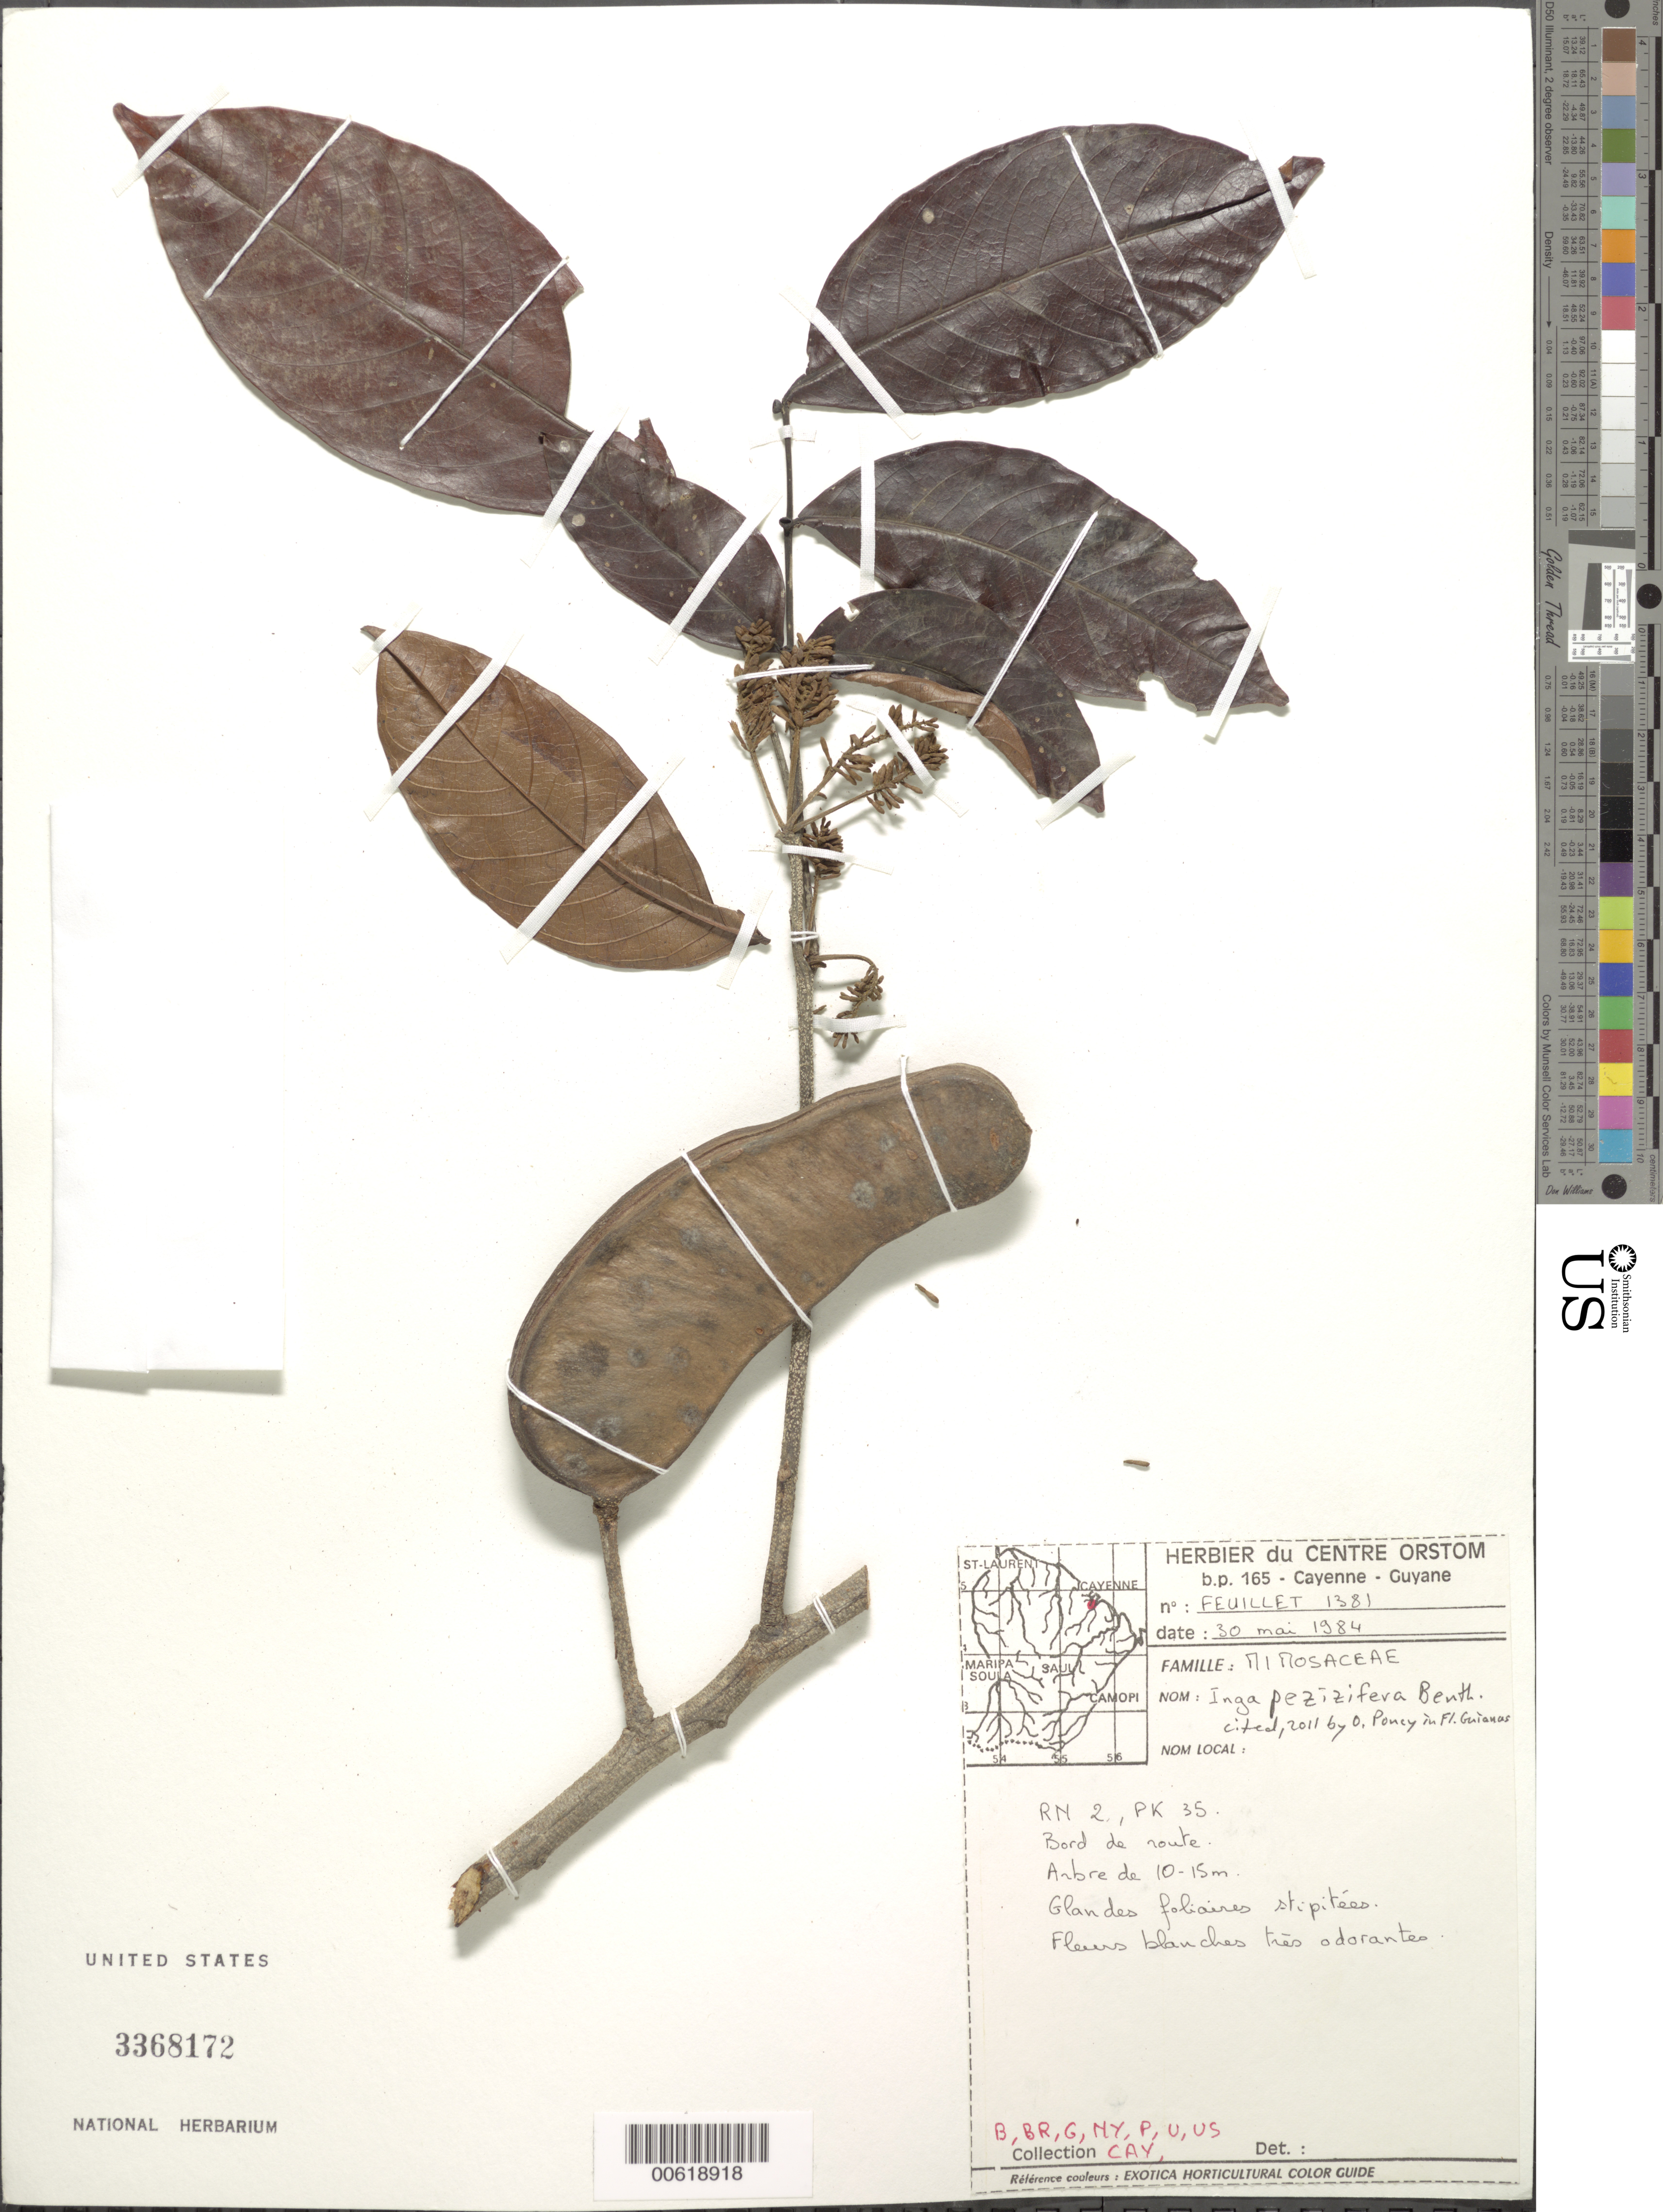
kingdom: Plantae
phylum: Tracheophyta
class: Magnoliopsida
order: Fabales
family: Fabaceae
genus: Inga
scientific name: Inga pezizifera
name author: Benth.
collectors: C. Feuillet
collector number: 1381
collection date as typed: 30-May-84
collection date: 1984-05-30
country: French Guiana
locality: RN 2, PK 35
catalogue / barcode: US 3368172